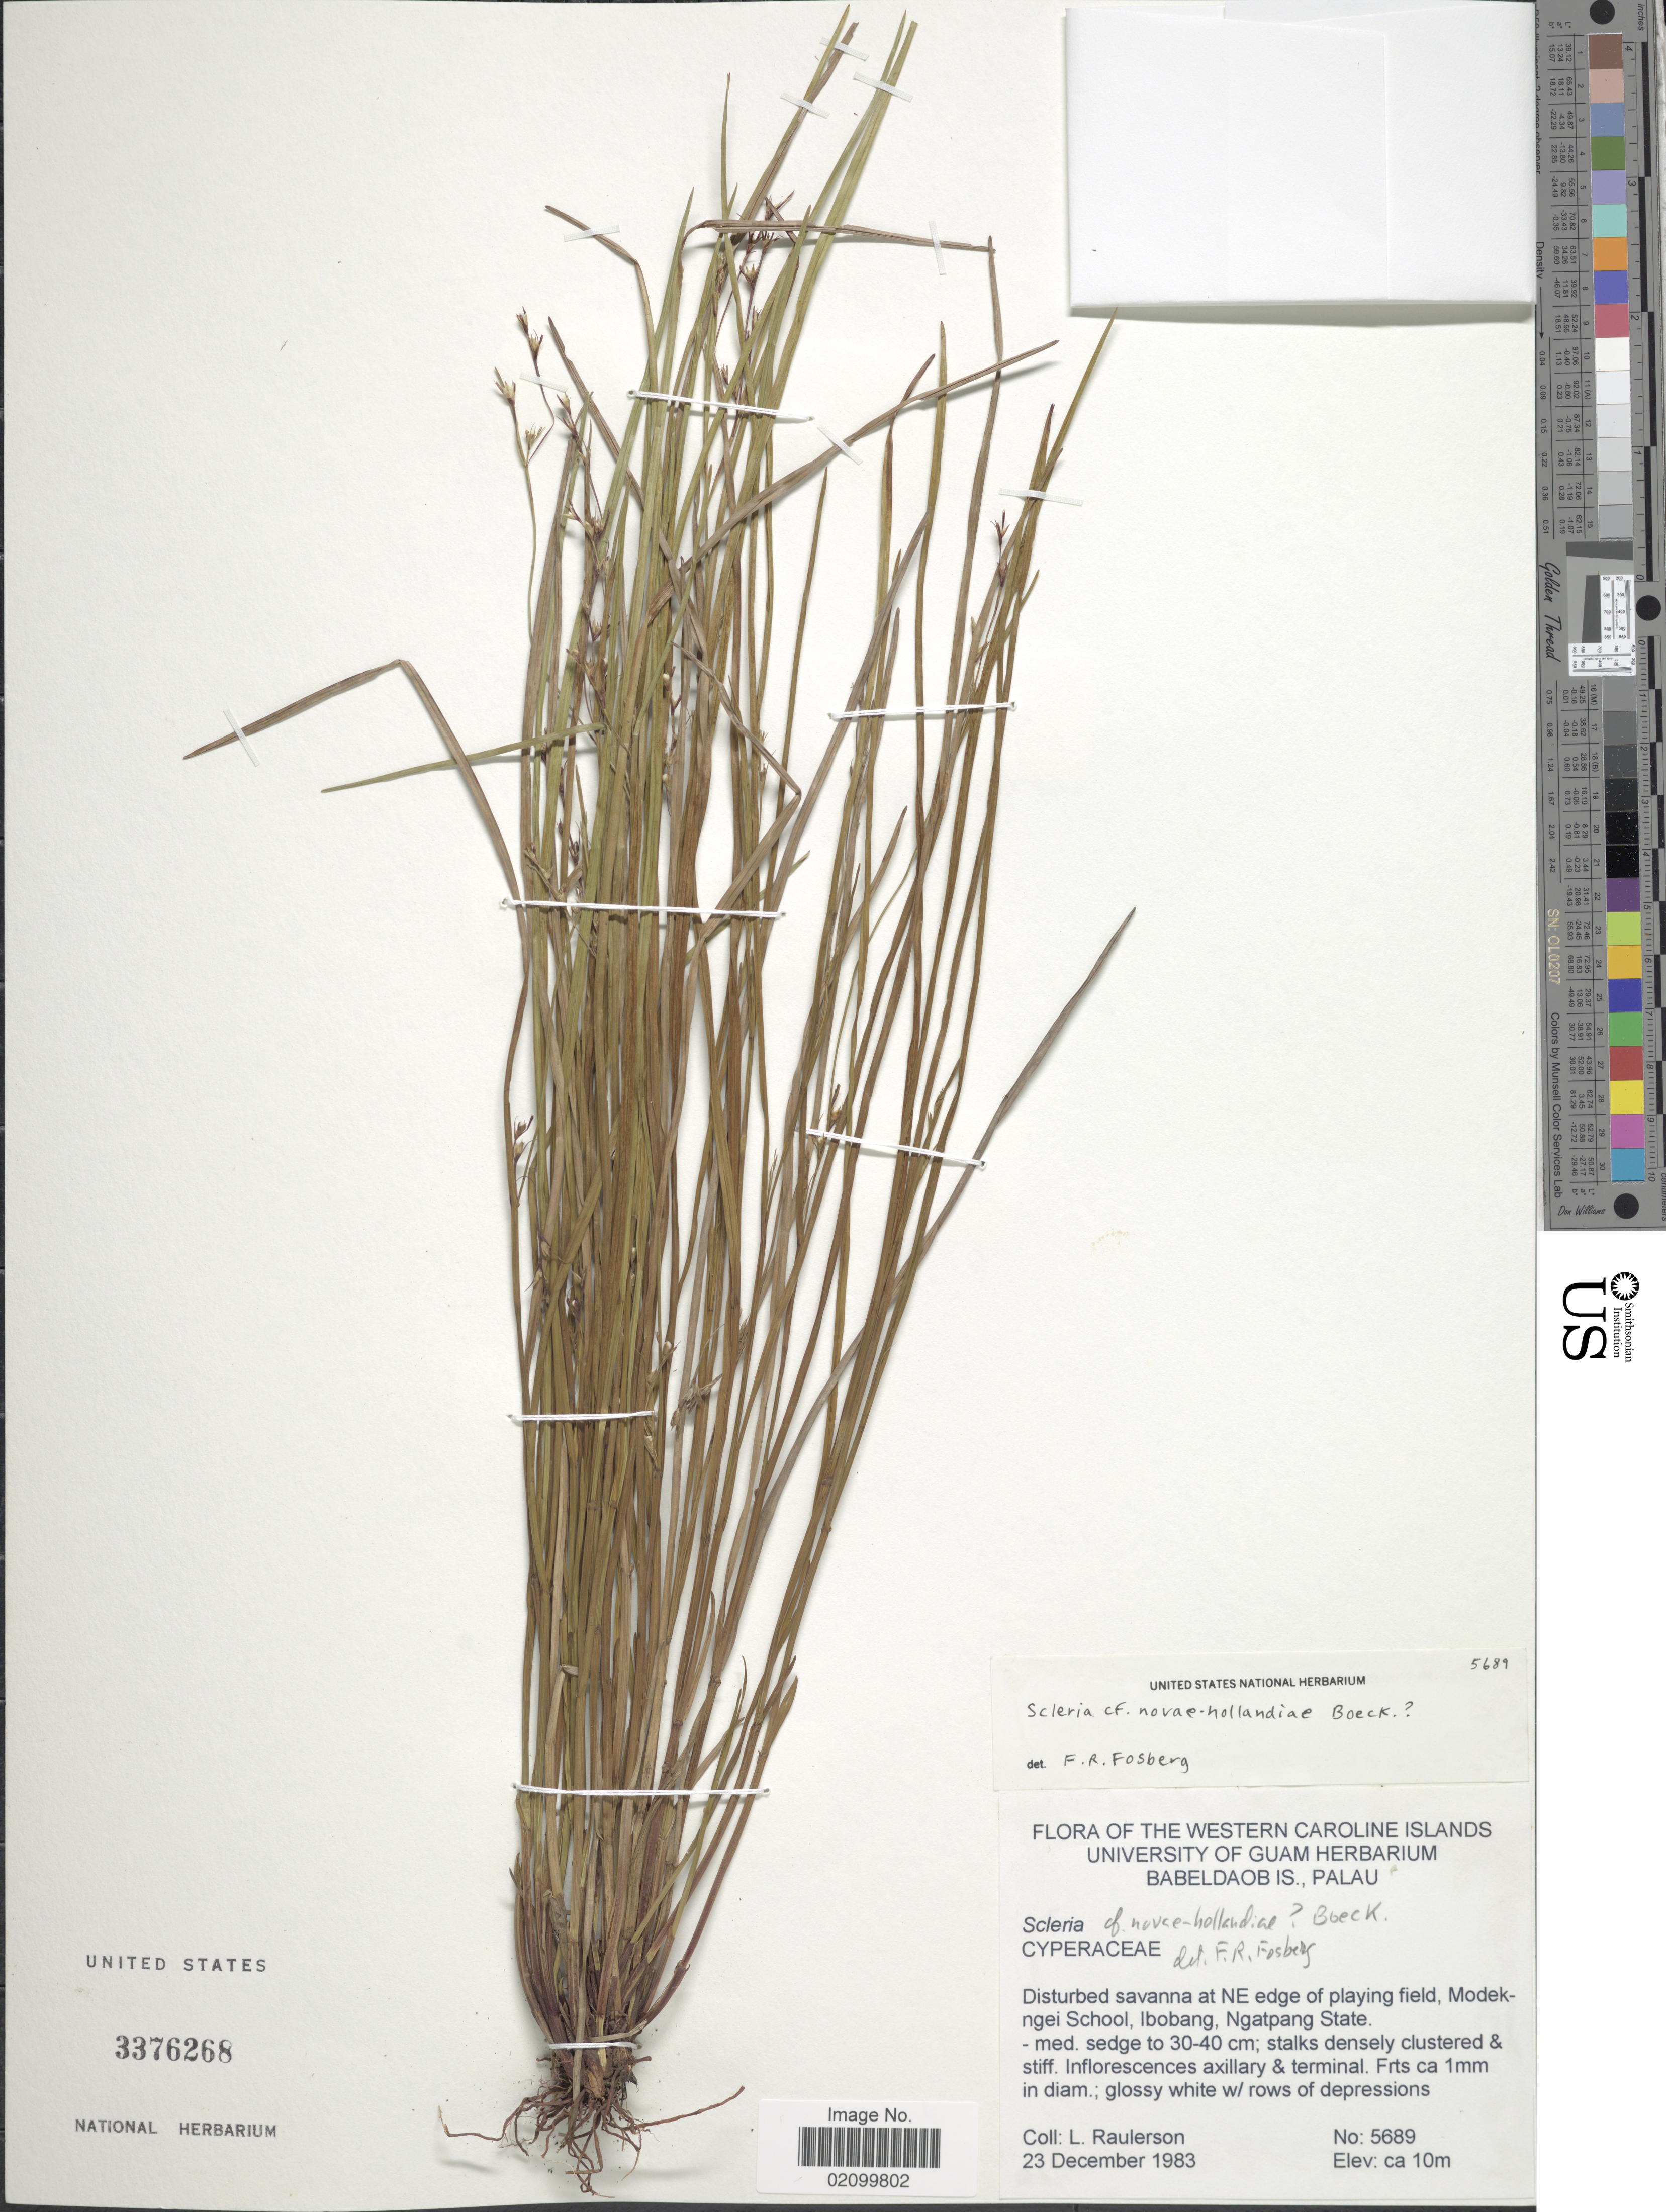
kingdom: Plantae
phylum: Tracheophyta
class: Liliopsida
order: Poales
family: Cyperaceae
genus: Scleria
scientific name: Scleria novae-hollandiae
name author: Boeckeler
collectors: L. Raulerson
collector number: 5869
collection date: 1983-12-23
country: Palau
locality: Western Caroline Islands. Babaldaob Is., Palau. Disturbed savanna at NE edge of playing field, Modekngei School, Ibobang, Ngatpang State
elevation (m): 10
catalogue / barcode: US 3376268